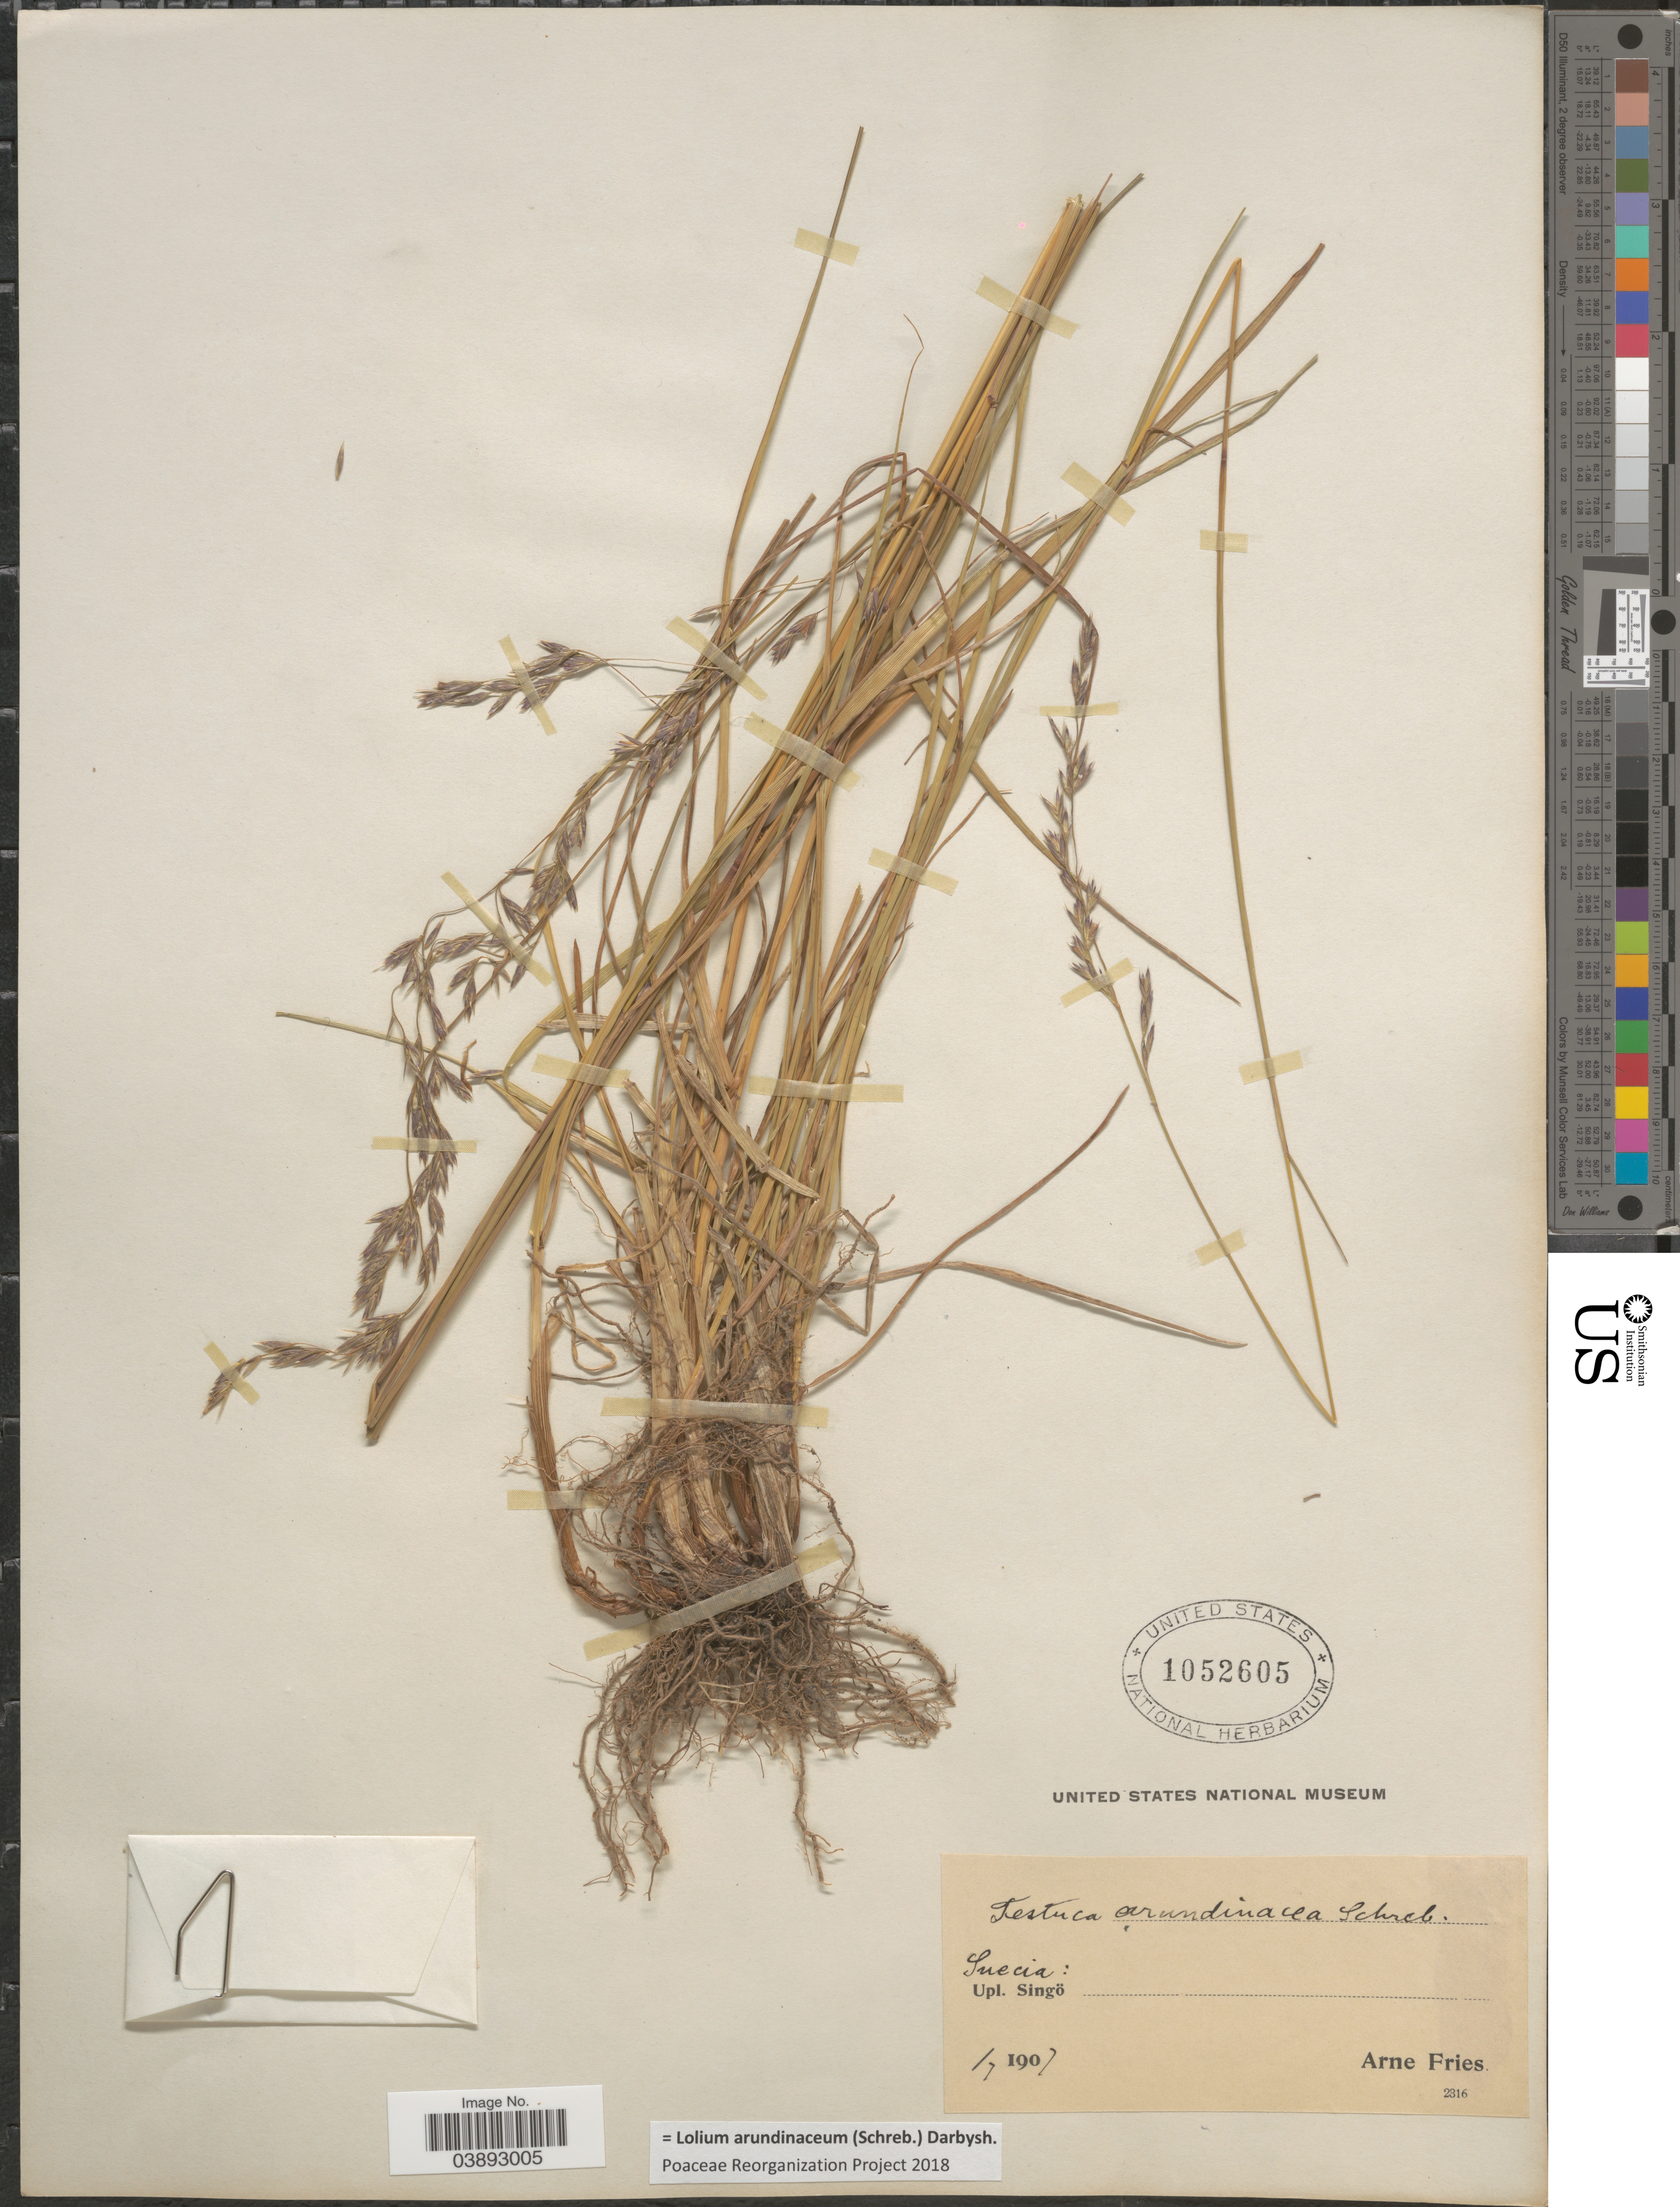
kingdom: Plantae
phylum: Tracheophyta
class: Liliopsida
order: Poales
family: Poaceae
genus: Lolium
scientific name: Lolium arundinaceum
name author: (Schreb.) Darbysh.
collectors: E. A. Fries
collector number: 2316?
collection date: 1907-07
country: Sweden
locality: Suecia: Up. Singö.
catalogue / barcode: US 1052605